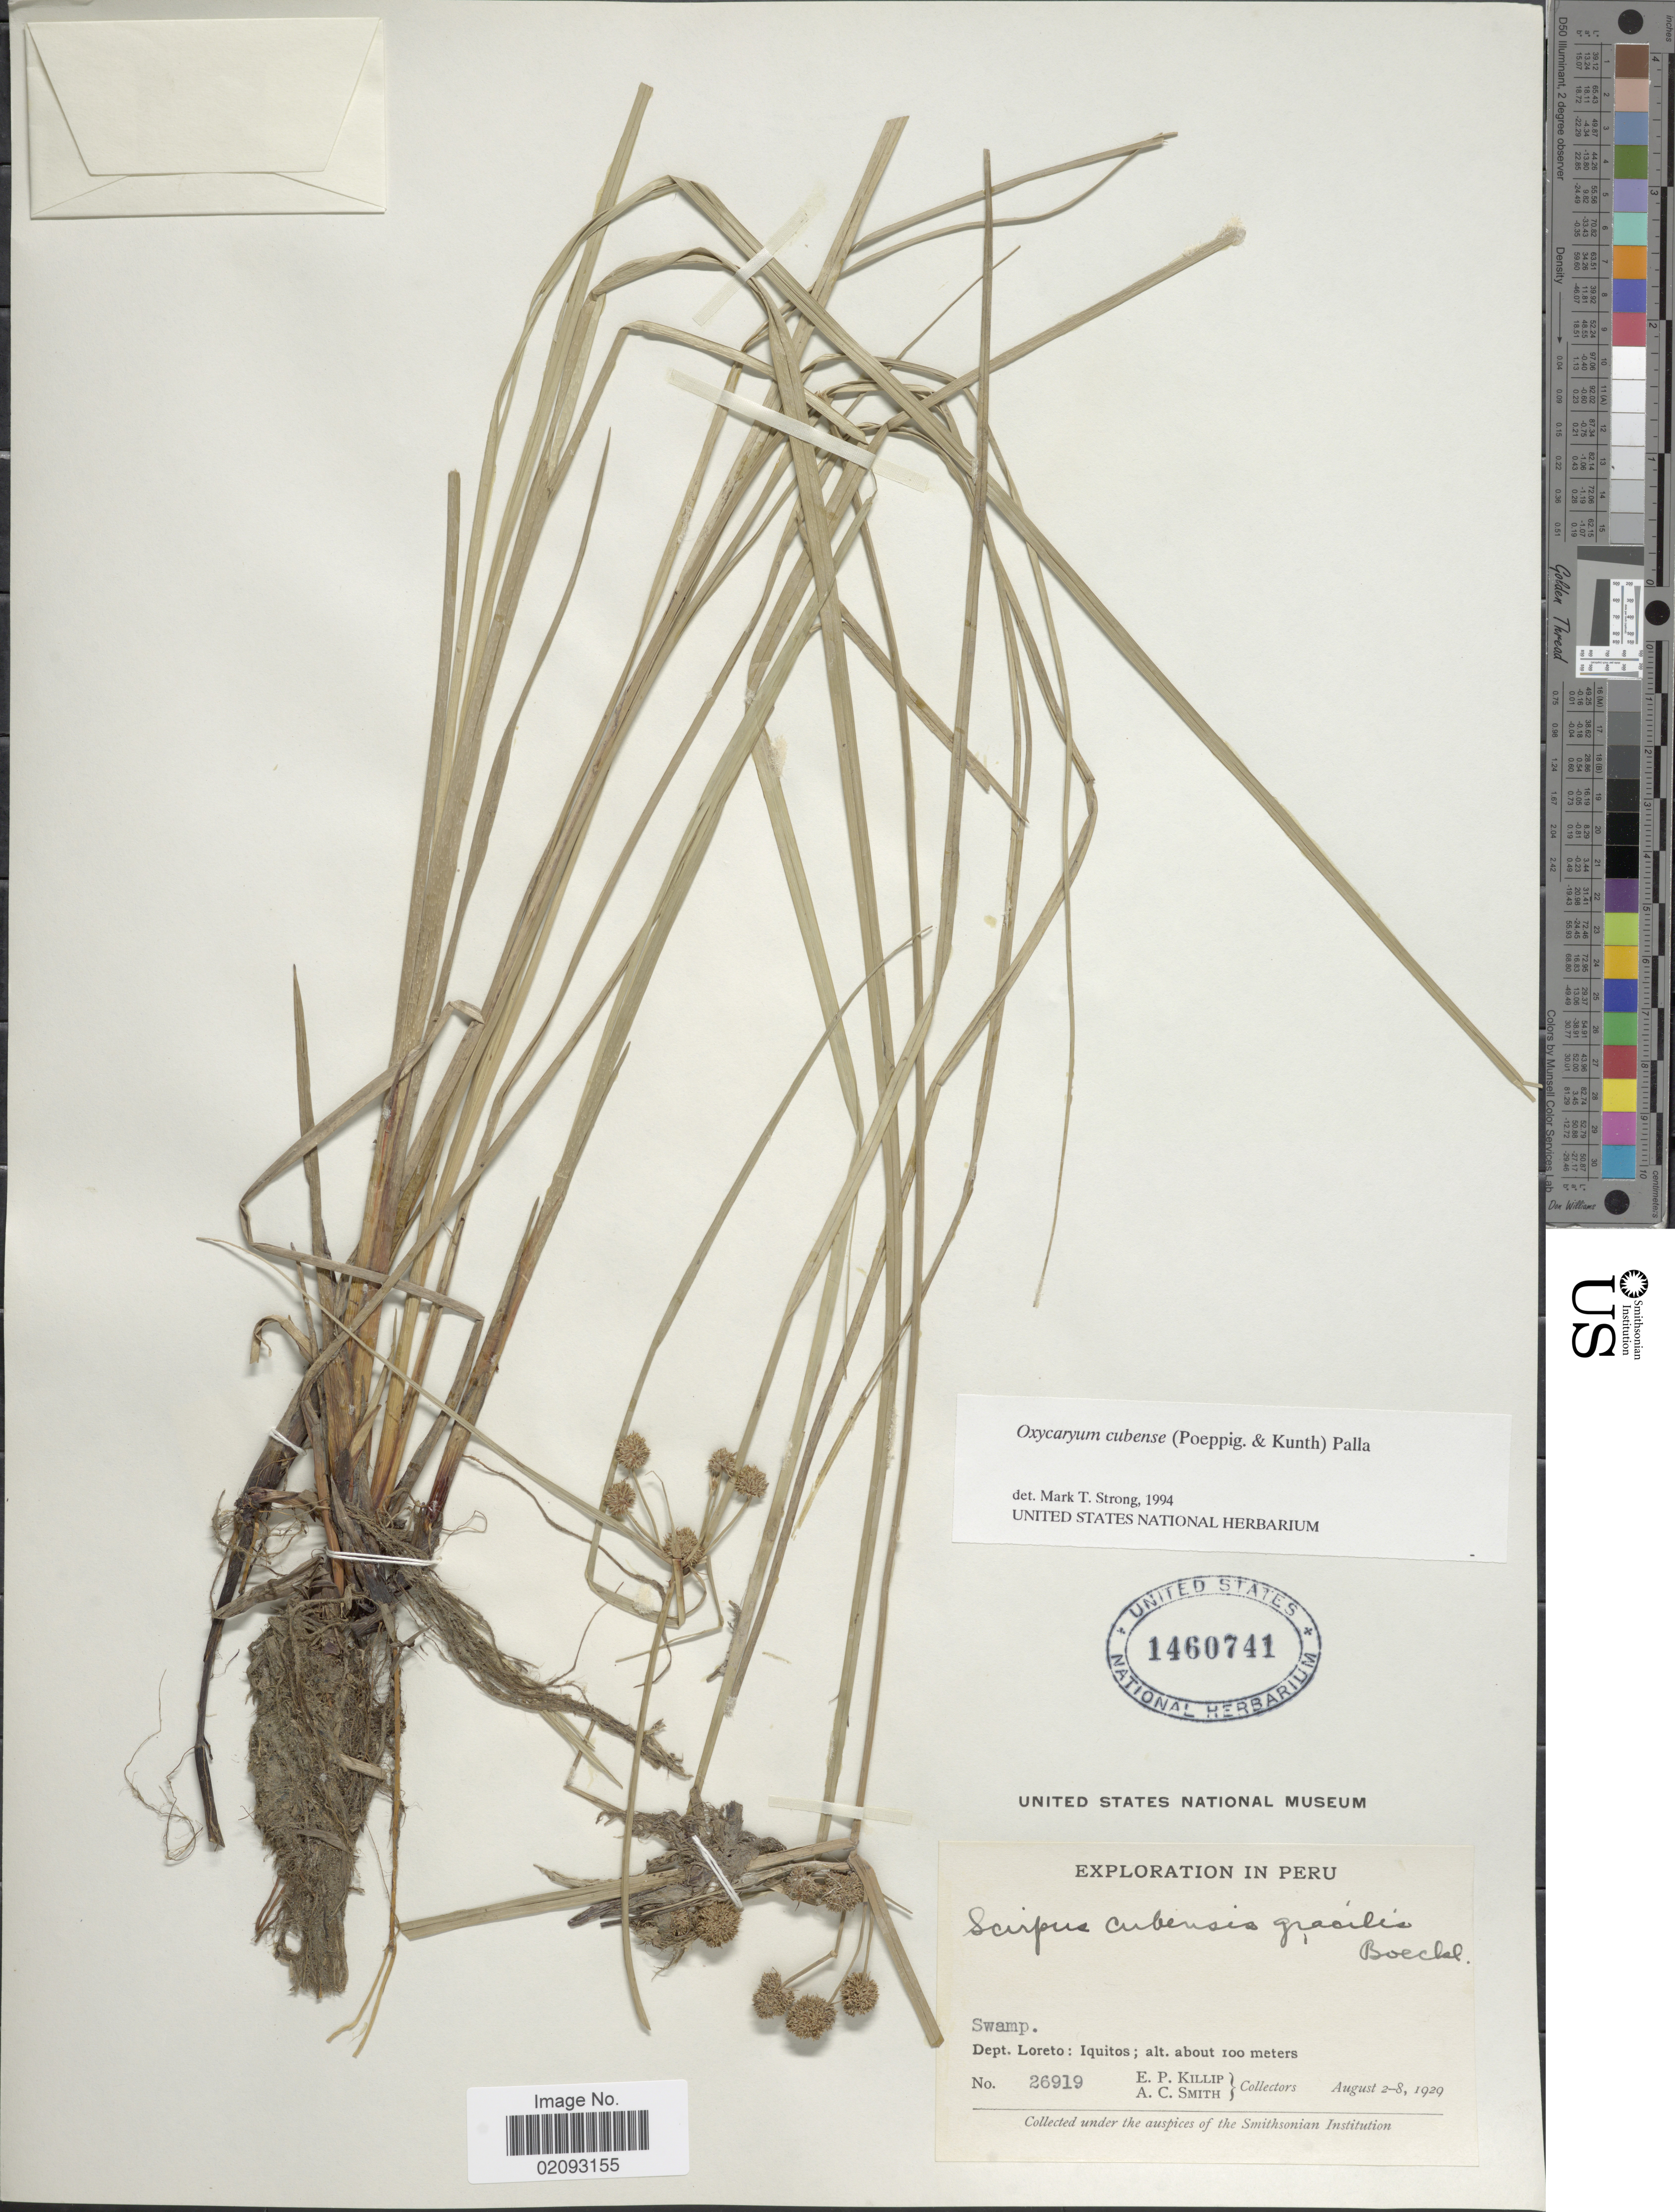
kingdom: Plantae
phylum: Tracheophyta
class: Liliopsida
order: Poales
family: Cyperaceae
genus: Cyperus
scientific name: Cyperus blepharoleptos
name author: Steud.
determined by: Strong, M. T., (US), Smithsonian Institution - National Museum of Natural History (UNITED STATES)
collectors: E. P. Killip & A. C. Smith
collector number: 26919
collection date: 1929-08-02/1929-08-08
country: Peru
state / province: Loreto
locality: Swamp, Dept. Loreto: Iquitos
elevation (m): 100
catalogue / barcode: US 1460741